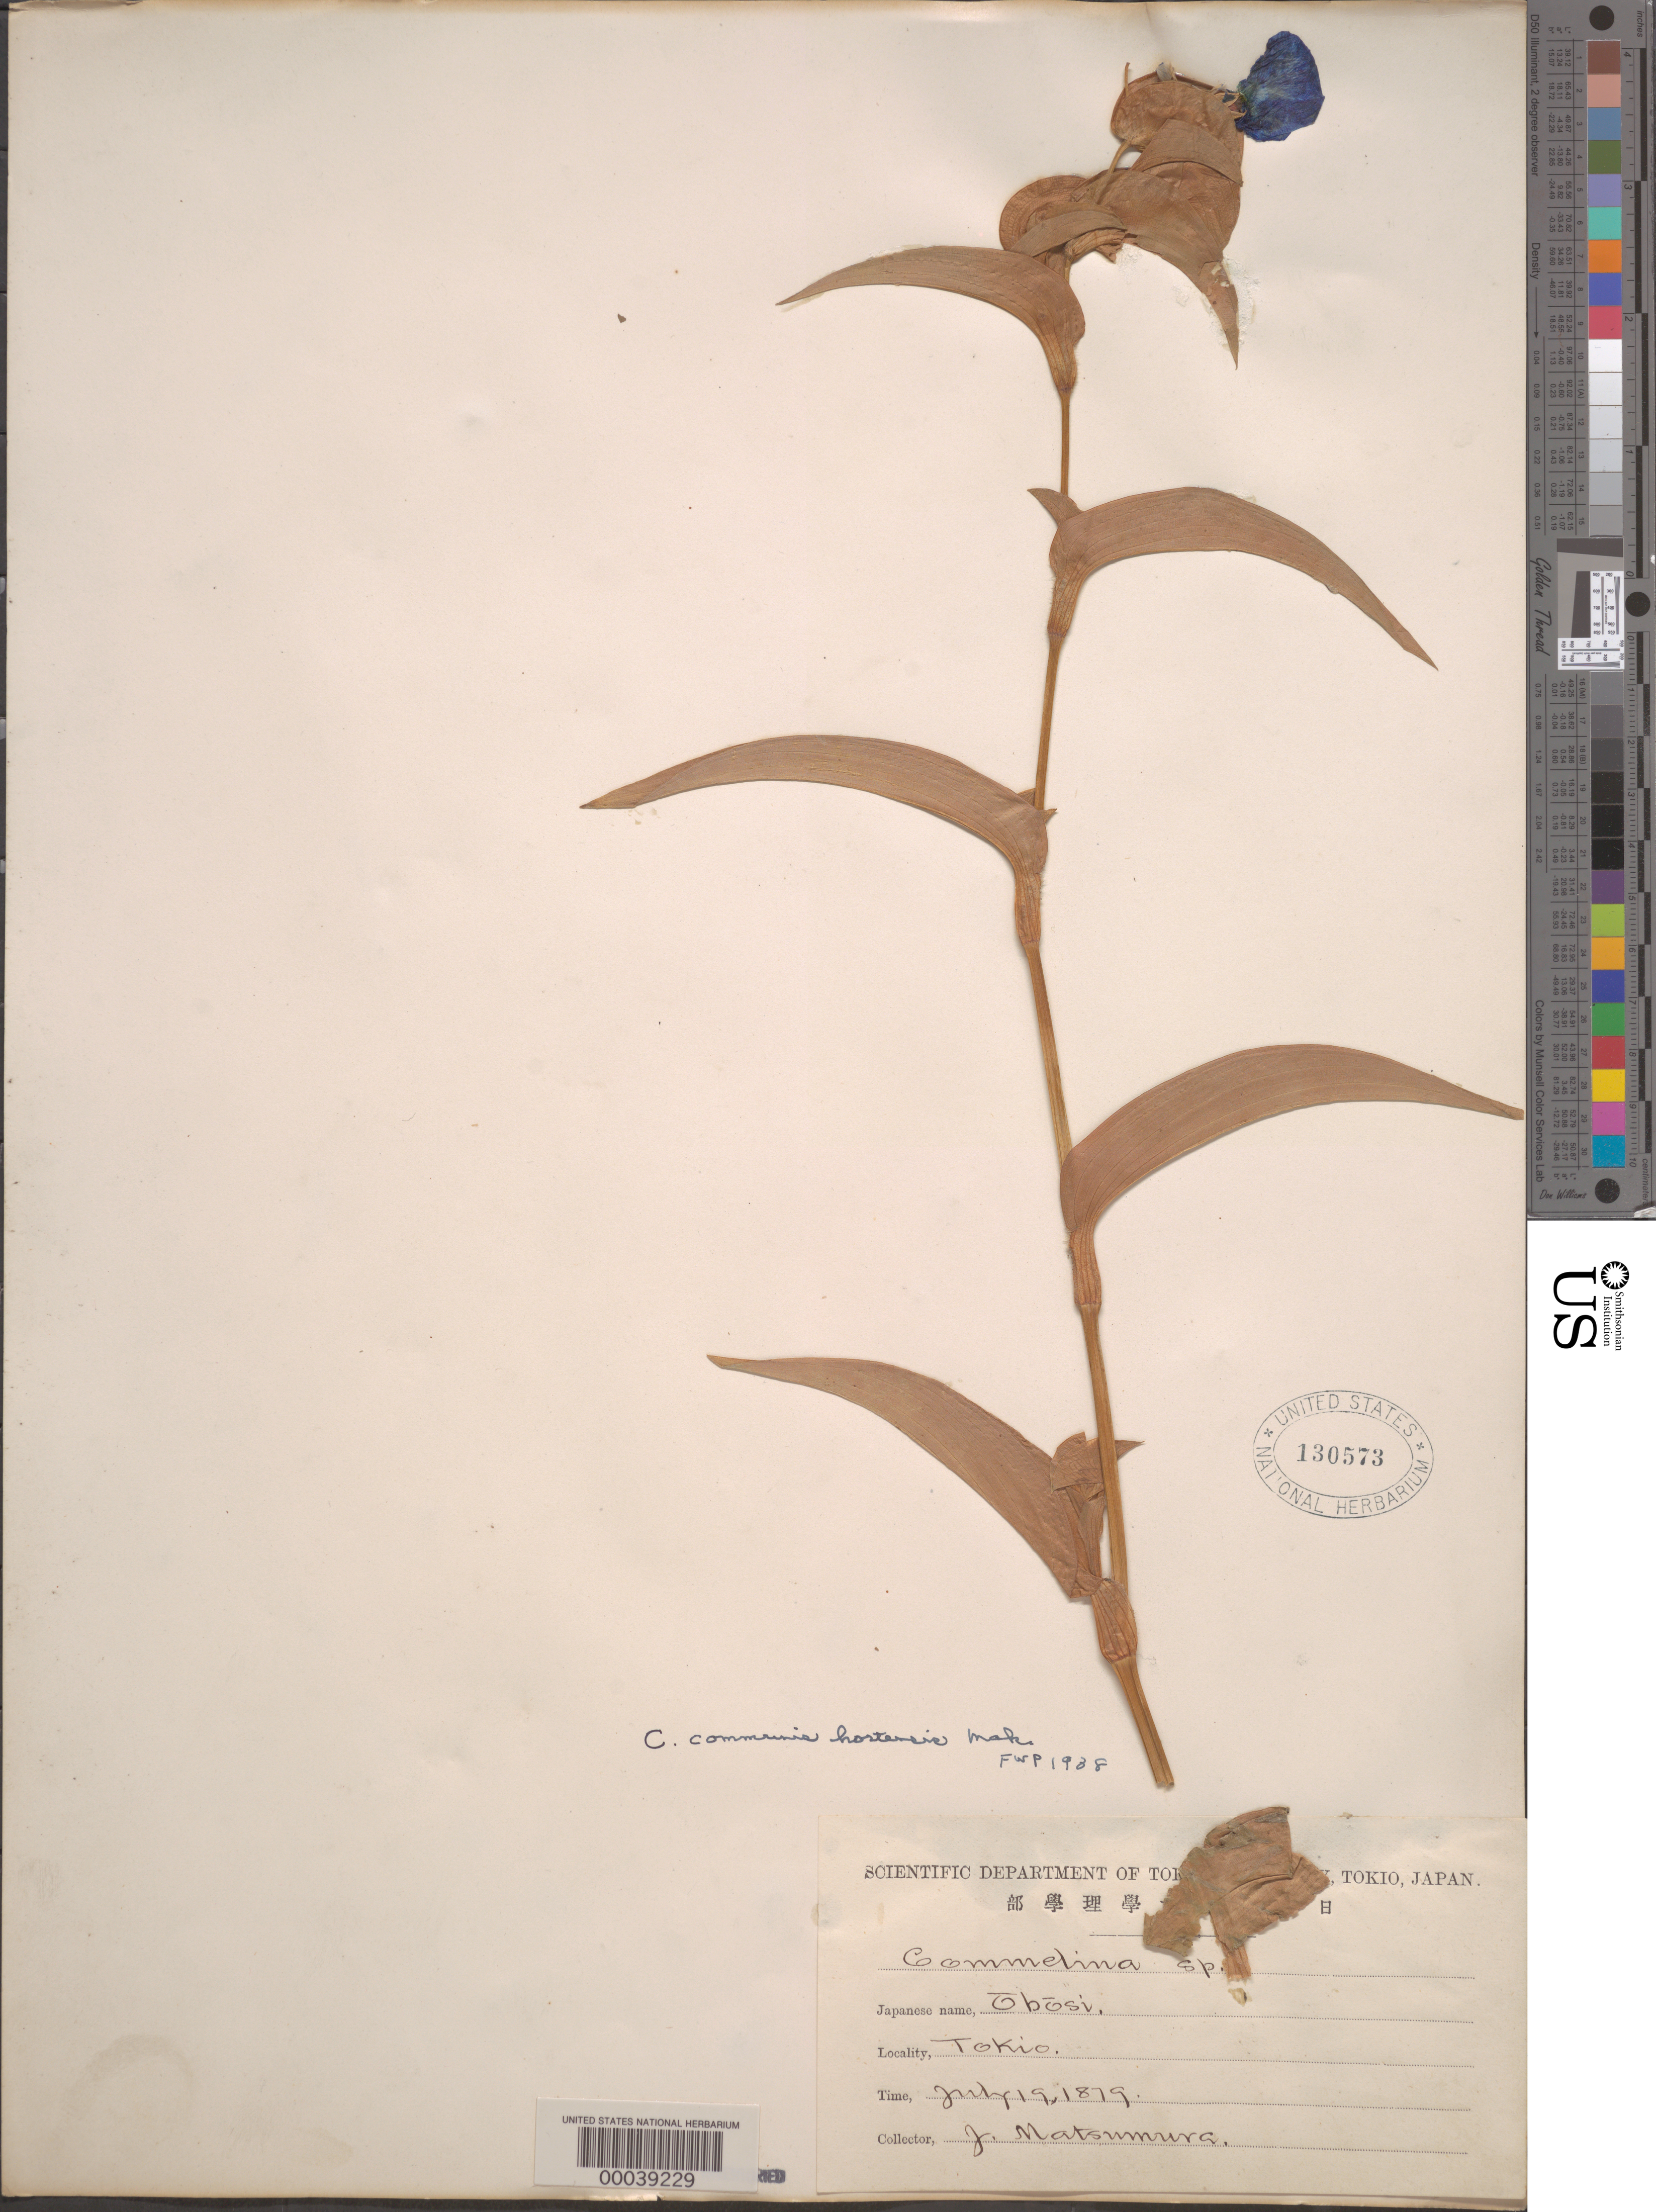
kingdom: Plantae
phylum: Tracheophyta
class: Liliopsida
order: Commelinales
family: Commelinaceae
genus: Commelina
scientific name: Commelina communis var. hortensis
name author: Makino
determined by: Pennell, F. W.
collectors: J. Matsumura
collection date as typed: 19 Jul 1879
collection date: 1879-07-19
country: Japan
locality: Tokyo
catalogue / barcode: US 130573